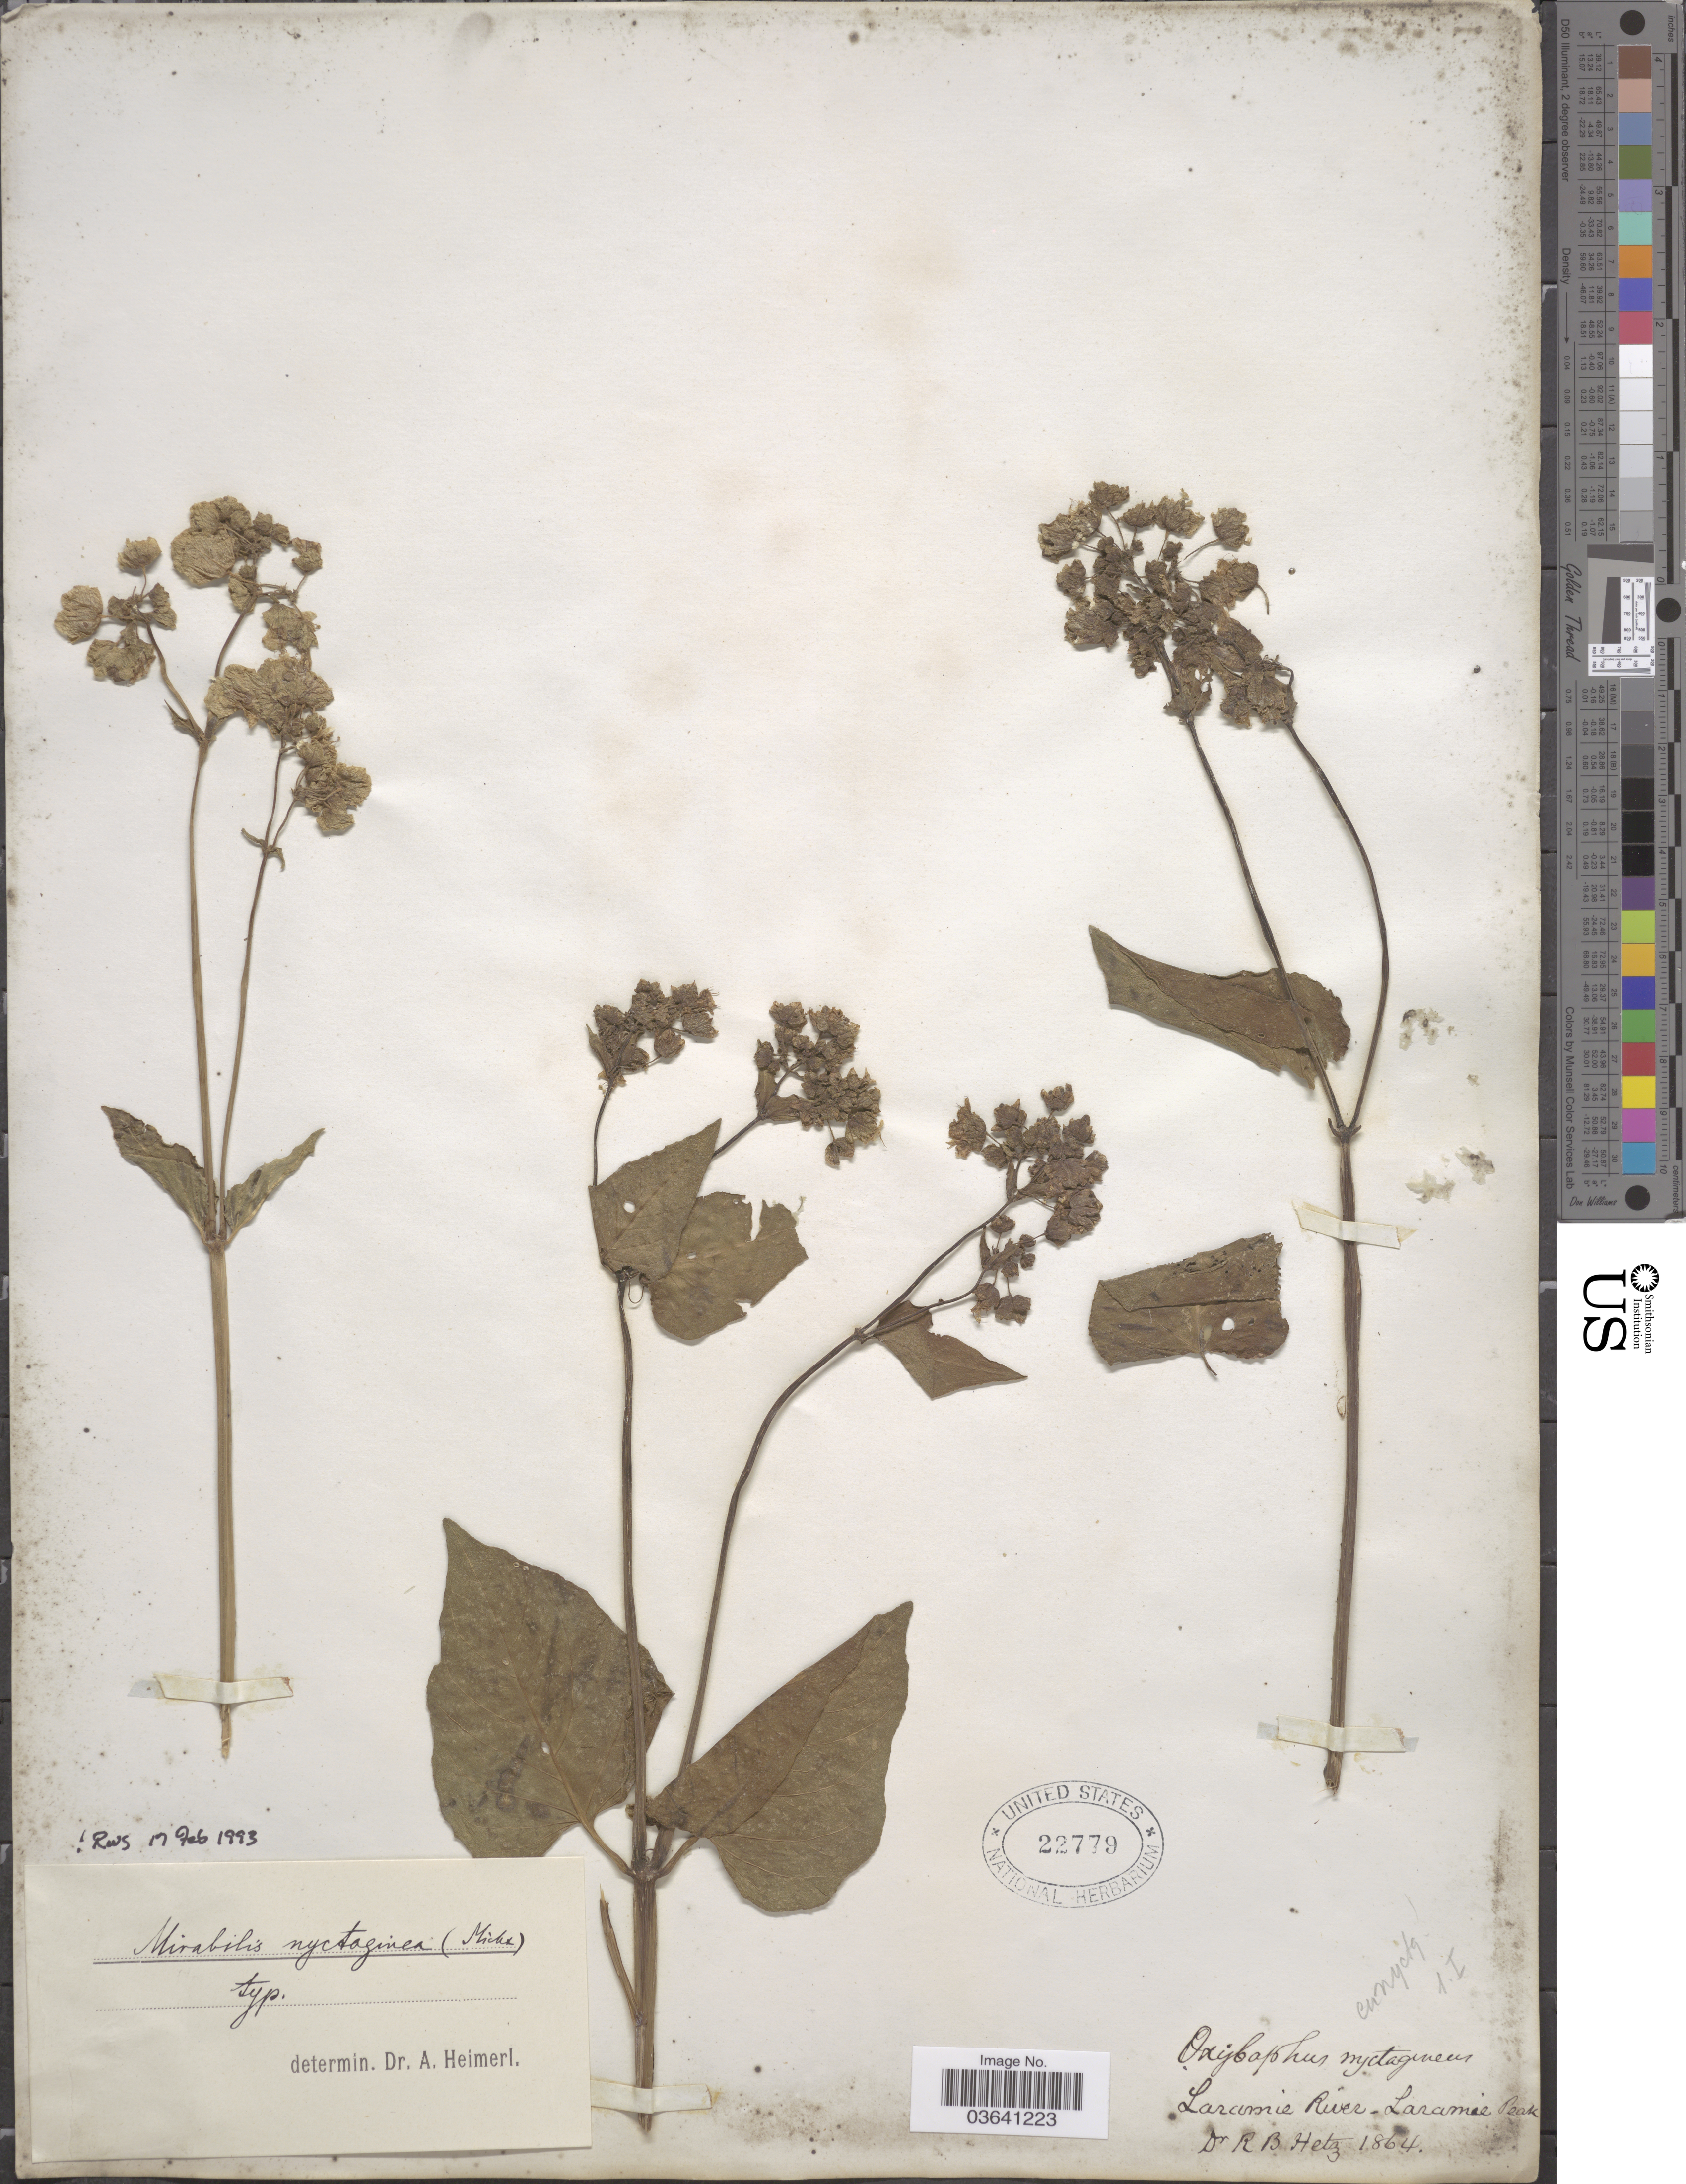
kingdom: Plantae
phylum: Tracheophyta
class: Magnoliopsida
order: Caryophyllales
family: Nyctaginaceae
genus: Mirabilis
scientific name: Mirabilis nyctaginea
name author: (Michx.) MacMill.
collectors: R. Hetz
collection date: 1864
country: United States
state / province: Wyoming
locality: Laramie River-Laramie Peak.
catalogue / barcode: US 22779